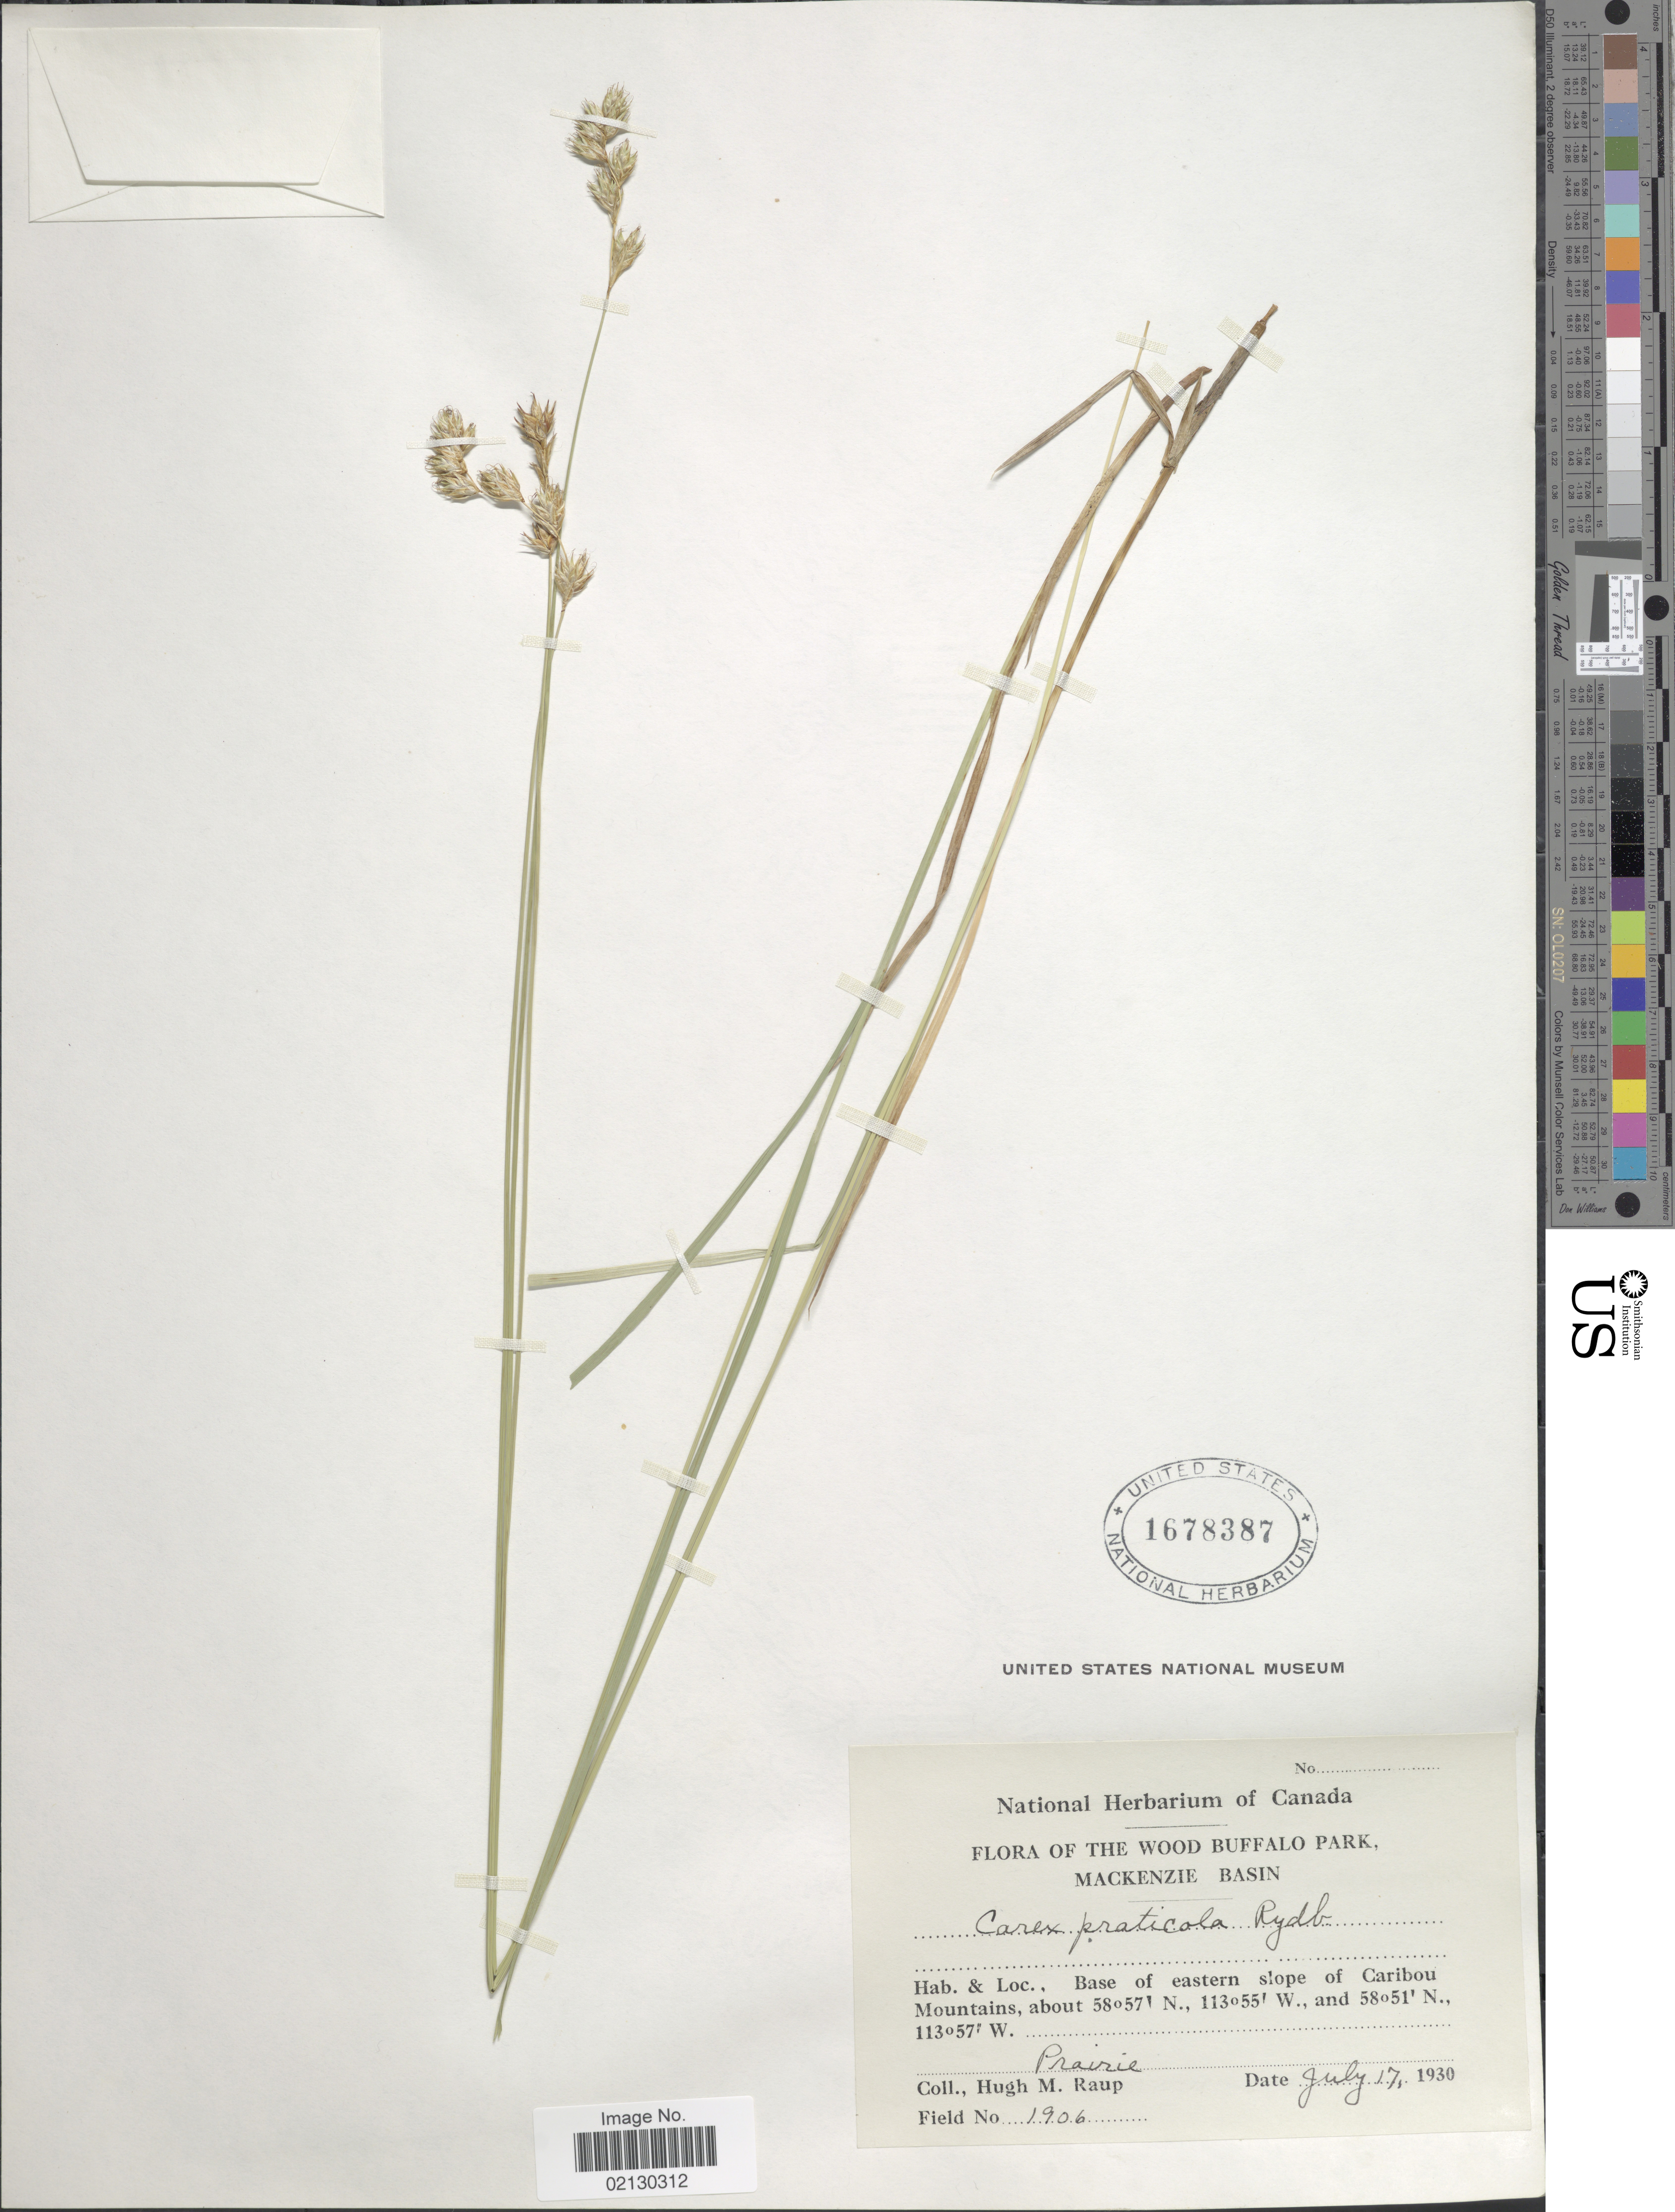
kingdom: Plantae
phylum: Tracheophyta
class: Liliopsida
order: Poales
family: Cyperaceae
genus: Carex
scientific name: Carex praticola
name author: Rydb.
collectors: H. Raup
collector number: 1906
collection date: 1930-07-17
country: Canada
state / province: Alberta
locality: The Wood Buffalo Park, Mackenzie Basin, Base of eastern slope of Caribou Mountains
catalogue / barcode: US 1678387